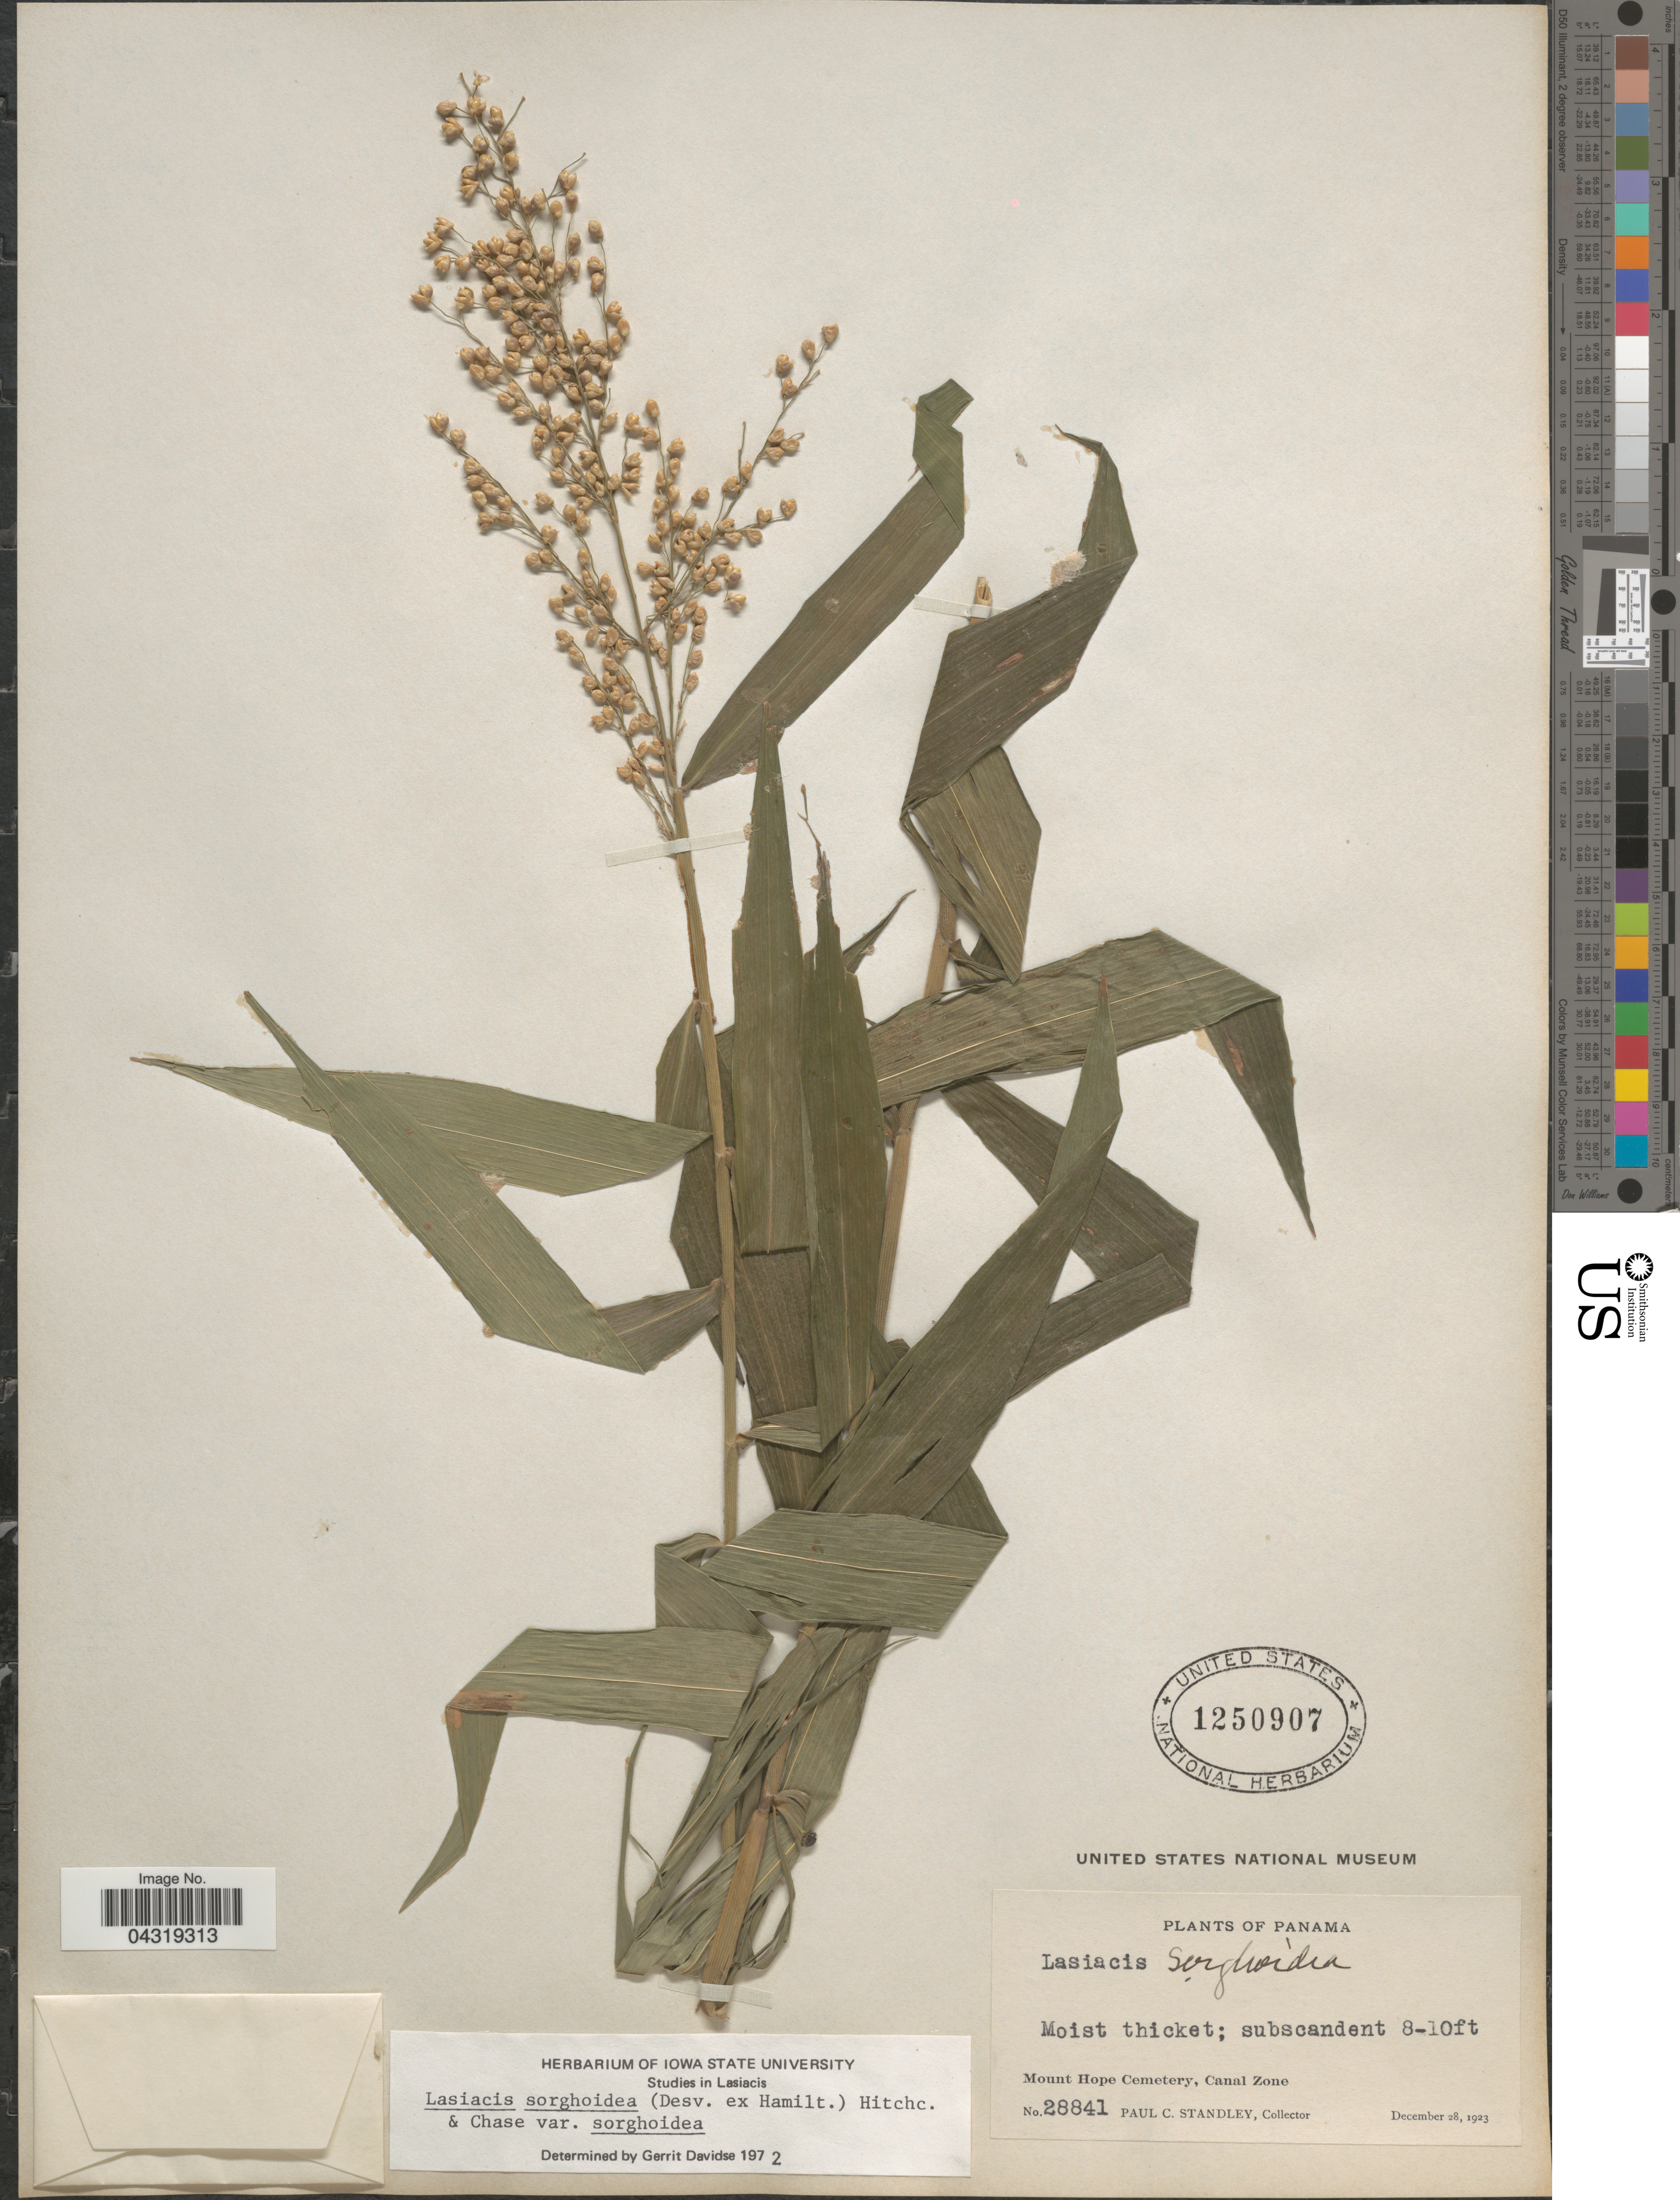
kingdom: Plantae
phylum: Tracheophyta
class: Liliopsida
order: Poales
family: Poaceae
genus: Lasiacis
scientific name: Lasiacis sorghoidea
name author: (Desv. ex Ham.) Hitchc. & Chase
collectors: P. C. Standley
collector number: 28841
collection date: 1923-12-28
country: Panama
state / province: Colón / Panamá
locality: Mount Hope Cemetery, Canal Zone.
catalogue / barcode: US 1250907